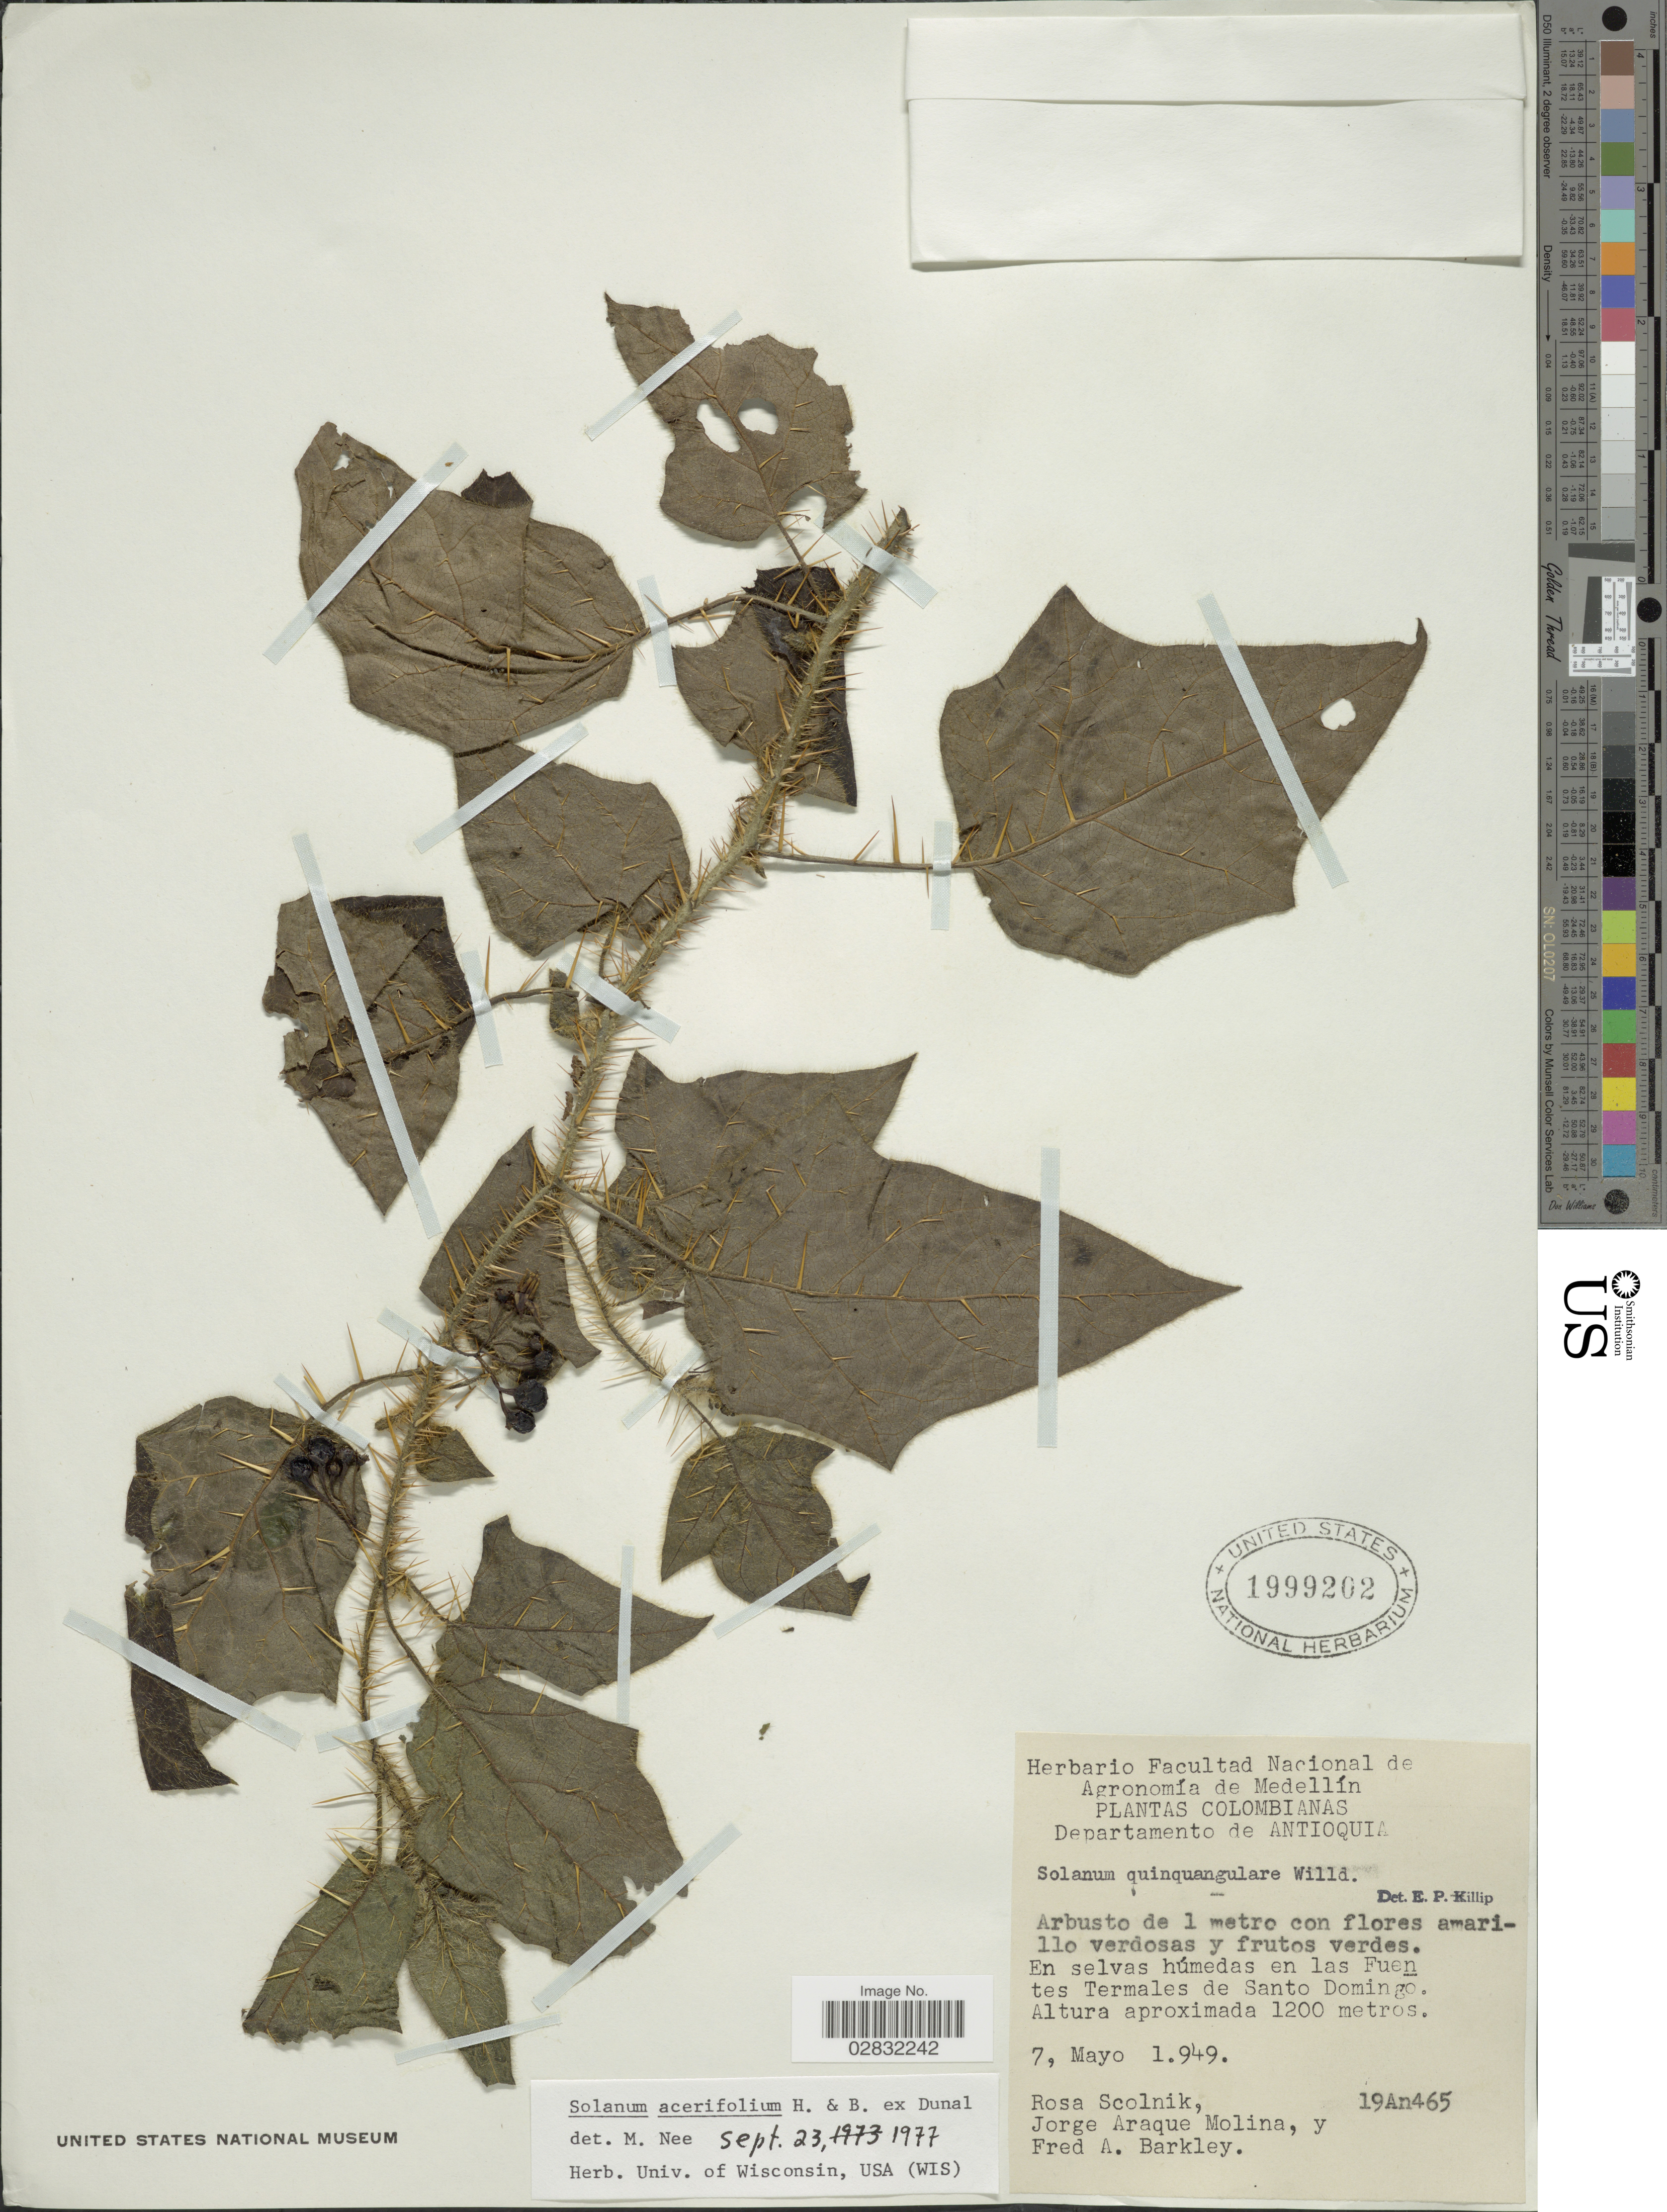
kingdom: Plantae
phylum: Tracheophyta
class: Magnoliopsida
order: Solanales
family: Solanaceae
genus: Solanum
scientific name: Solanum acerifolium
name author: Humb. & Bonpl. ex Dunal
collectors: R. Scolnik, J. Araque Molina & F. A. Barkley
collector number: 19An465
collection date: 1949-05-07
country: Colombia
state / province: Antioquia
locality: Departamento de Antioquia, En selvas húmedas en las Fuentes Termales de Santo Domingo.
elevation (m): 1200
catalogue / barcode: US 1999202